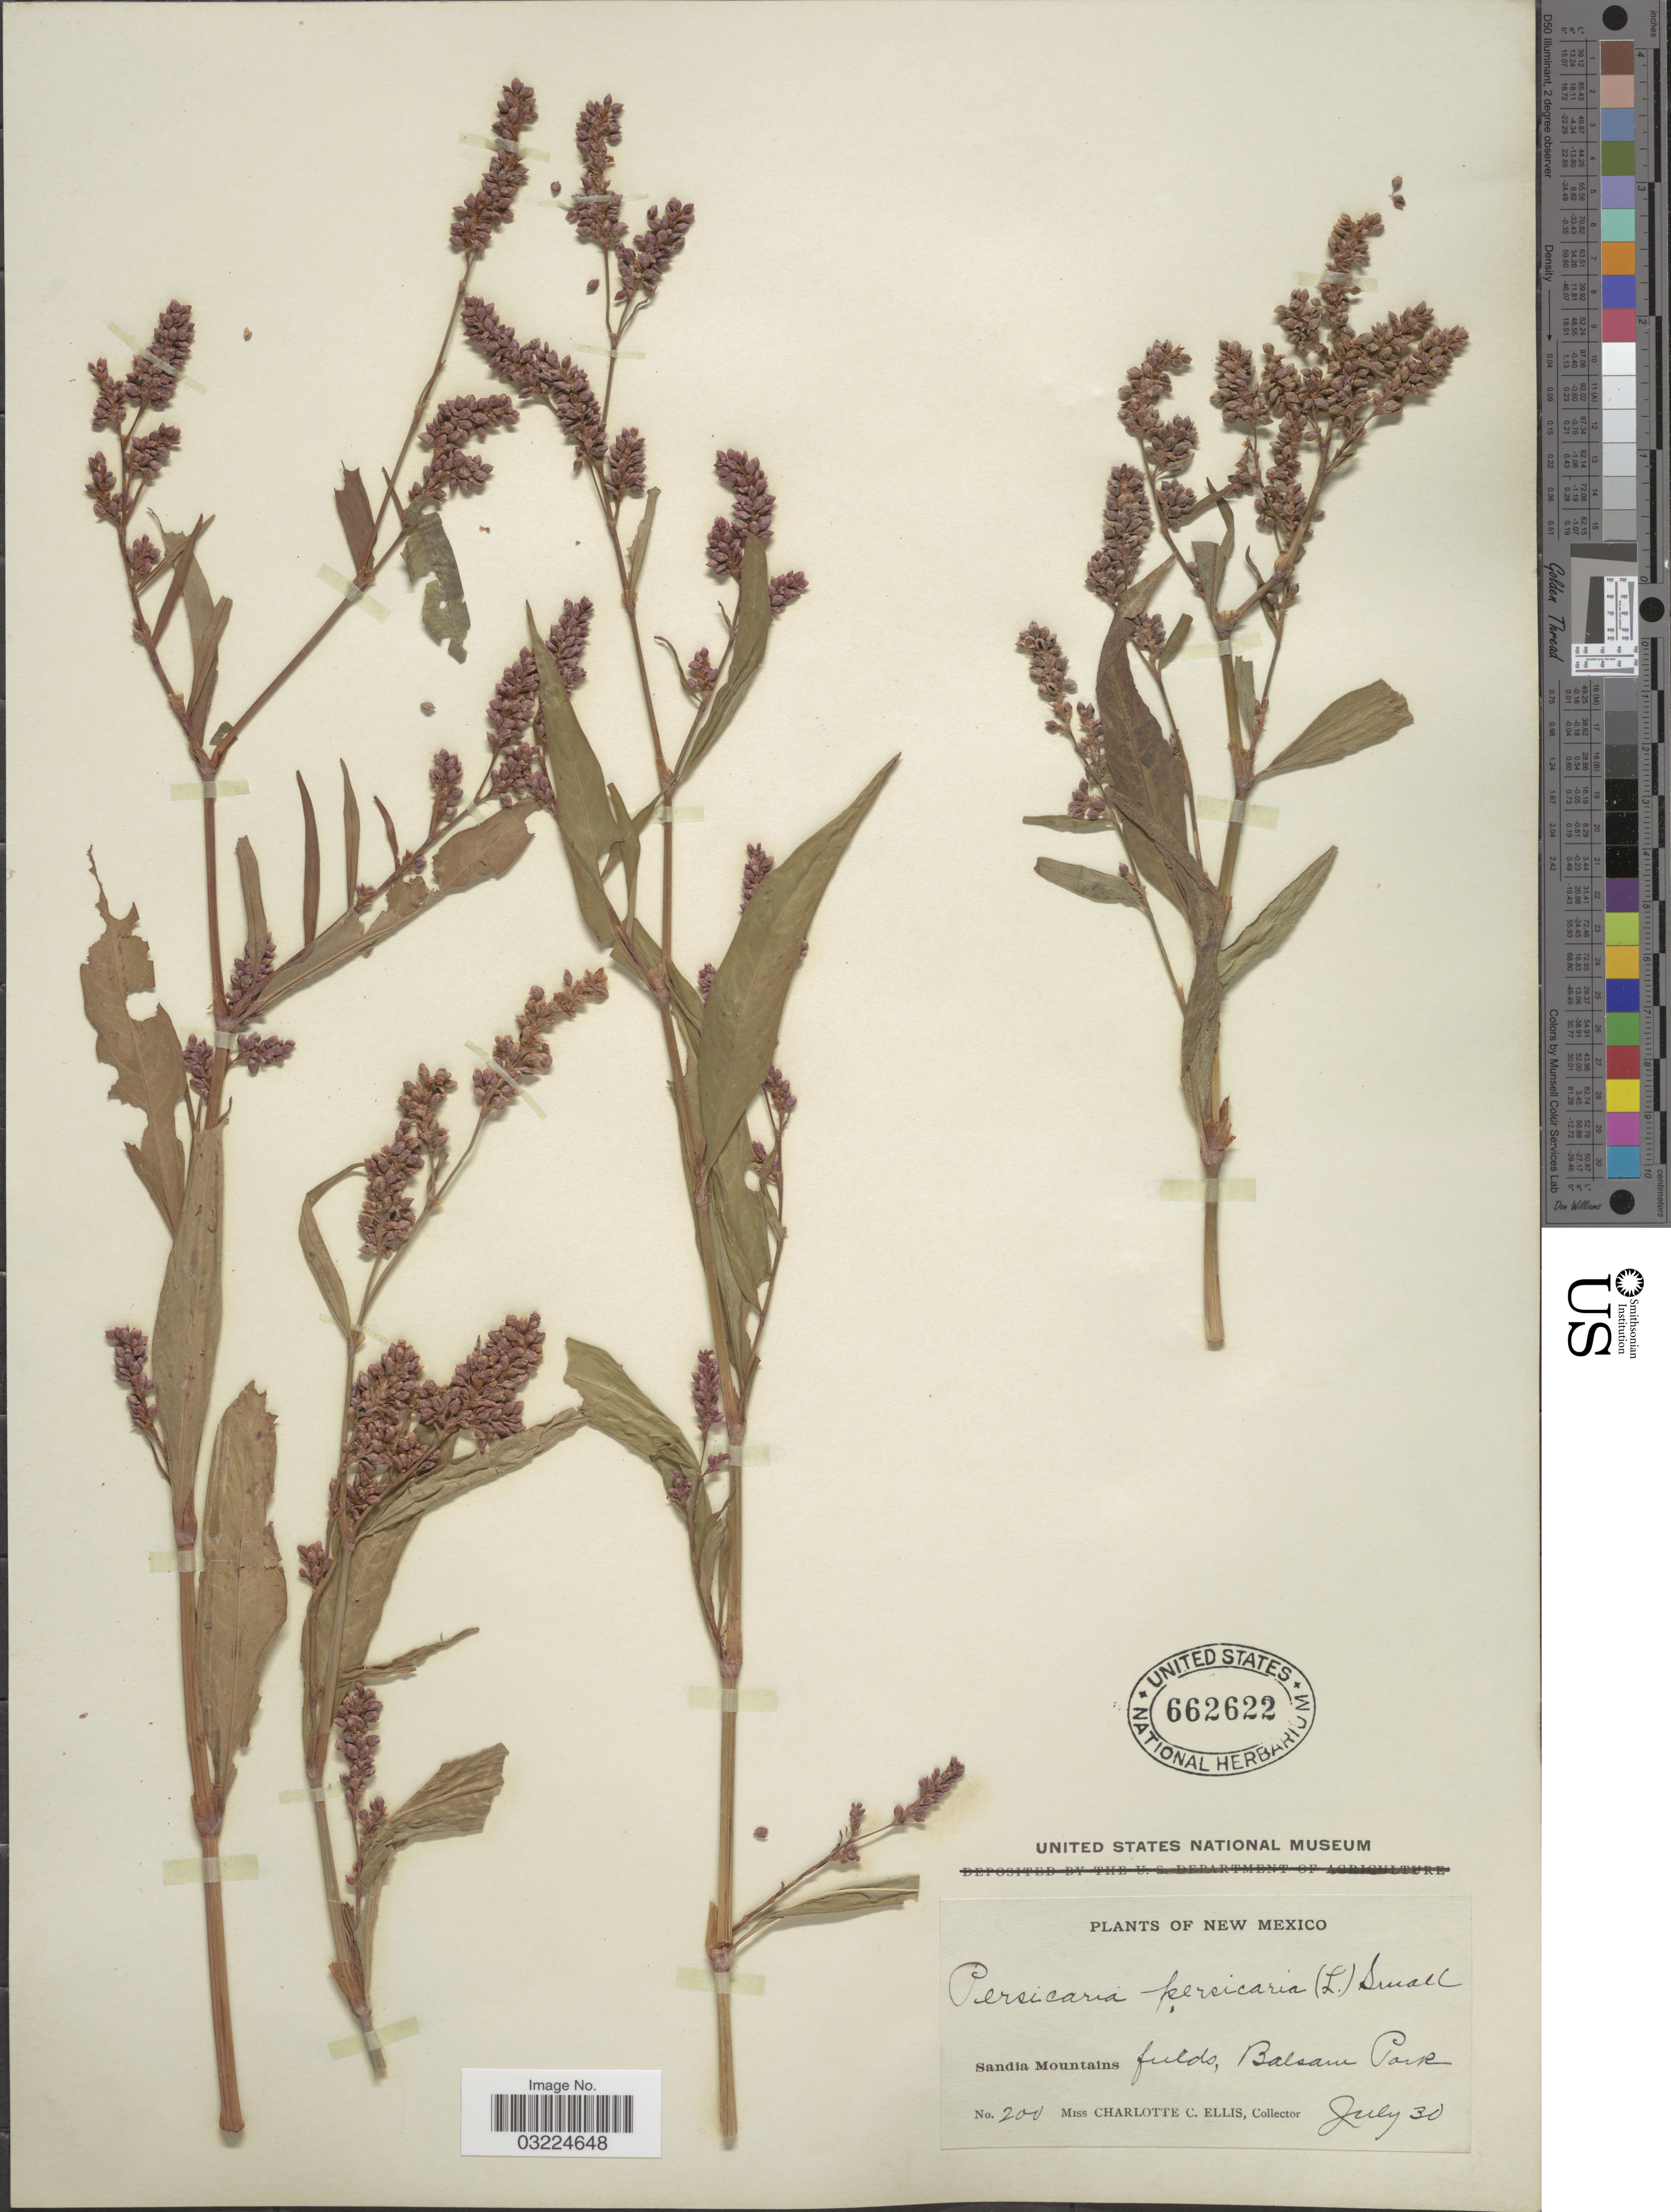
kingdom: Plantae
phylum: Tracheophyta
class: Magnoliopsida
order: Caryophyllales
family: Polygonaceae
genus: Persicaria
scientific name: Persicaria maculosa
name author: S.F. Gray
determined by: Atha, D. E.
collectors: C. C. Ellis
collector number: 200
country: United States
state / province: New Mexico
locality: Sandia Mountains fields, Balsam Park.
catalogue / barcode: US 662622